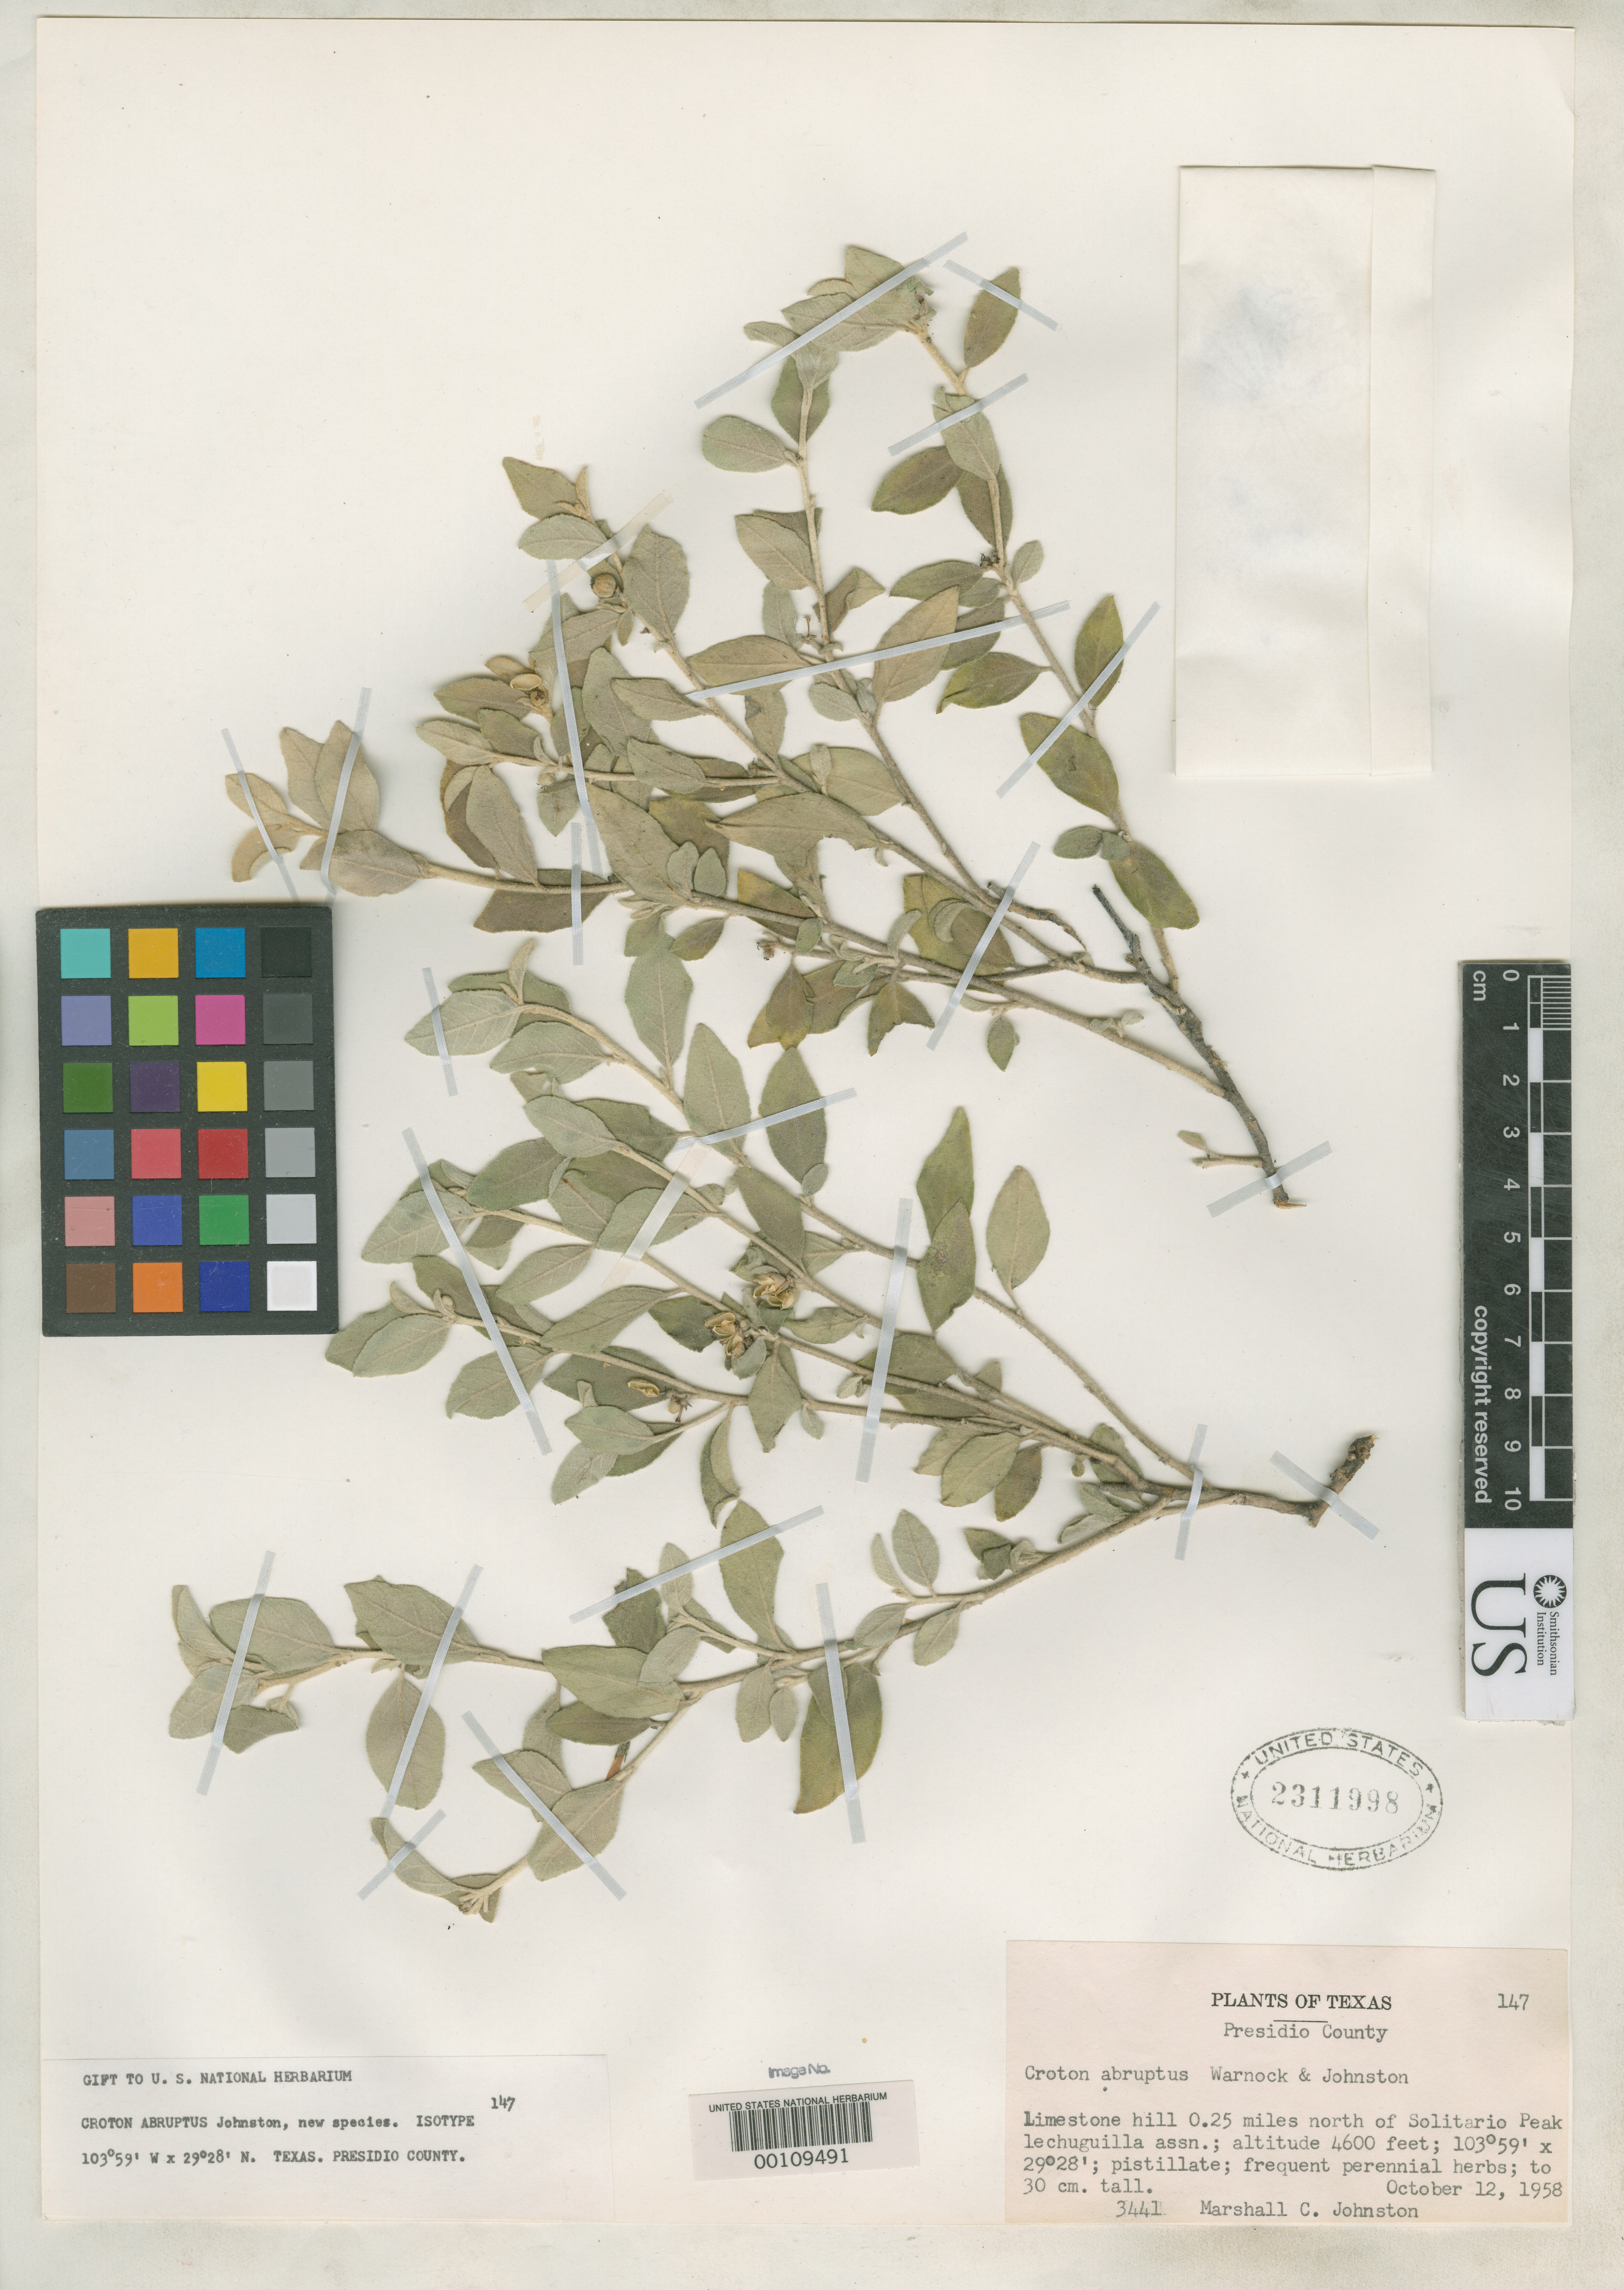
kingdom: Plantae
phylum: Tracheophyta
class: Magnoliopsida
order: Malpighiales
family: Euphorbiaceae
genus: Croton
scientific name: Croton abruptus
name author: M.C. Johnst.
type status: Isotype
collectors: M. Johnston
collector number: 3441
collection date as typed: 12 Oct 1958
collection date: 1958-10-12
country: United States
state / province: Texas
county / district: Presidio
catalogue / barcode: US 2311998